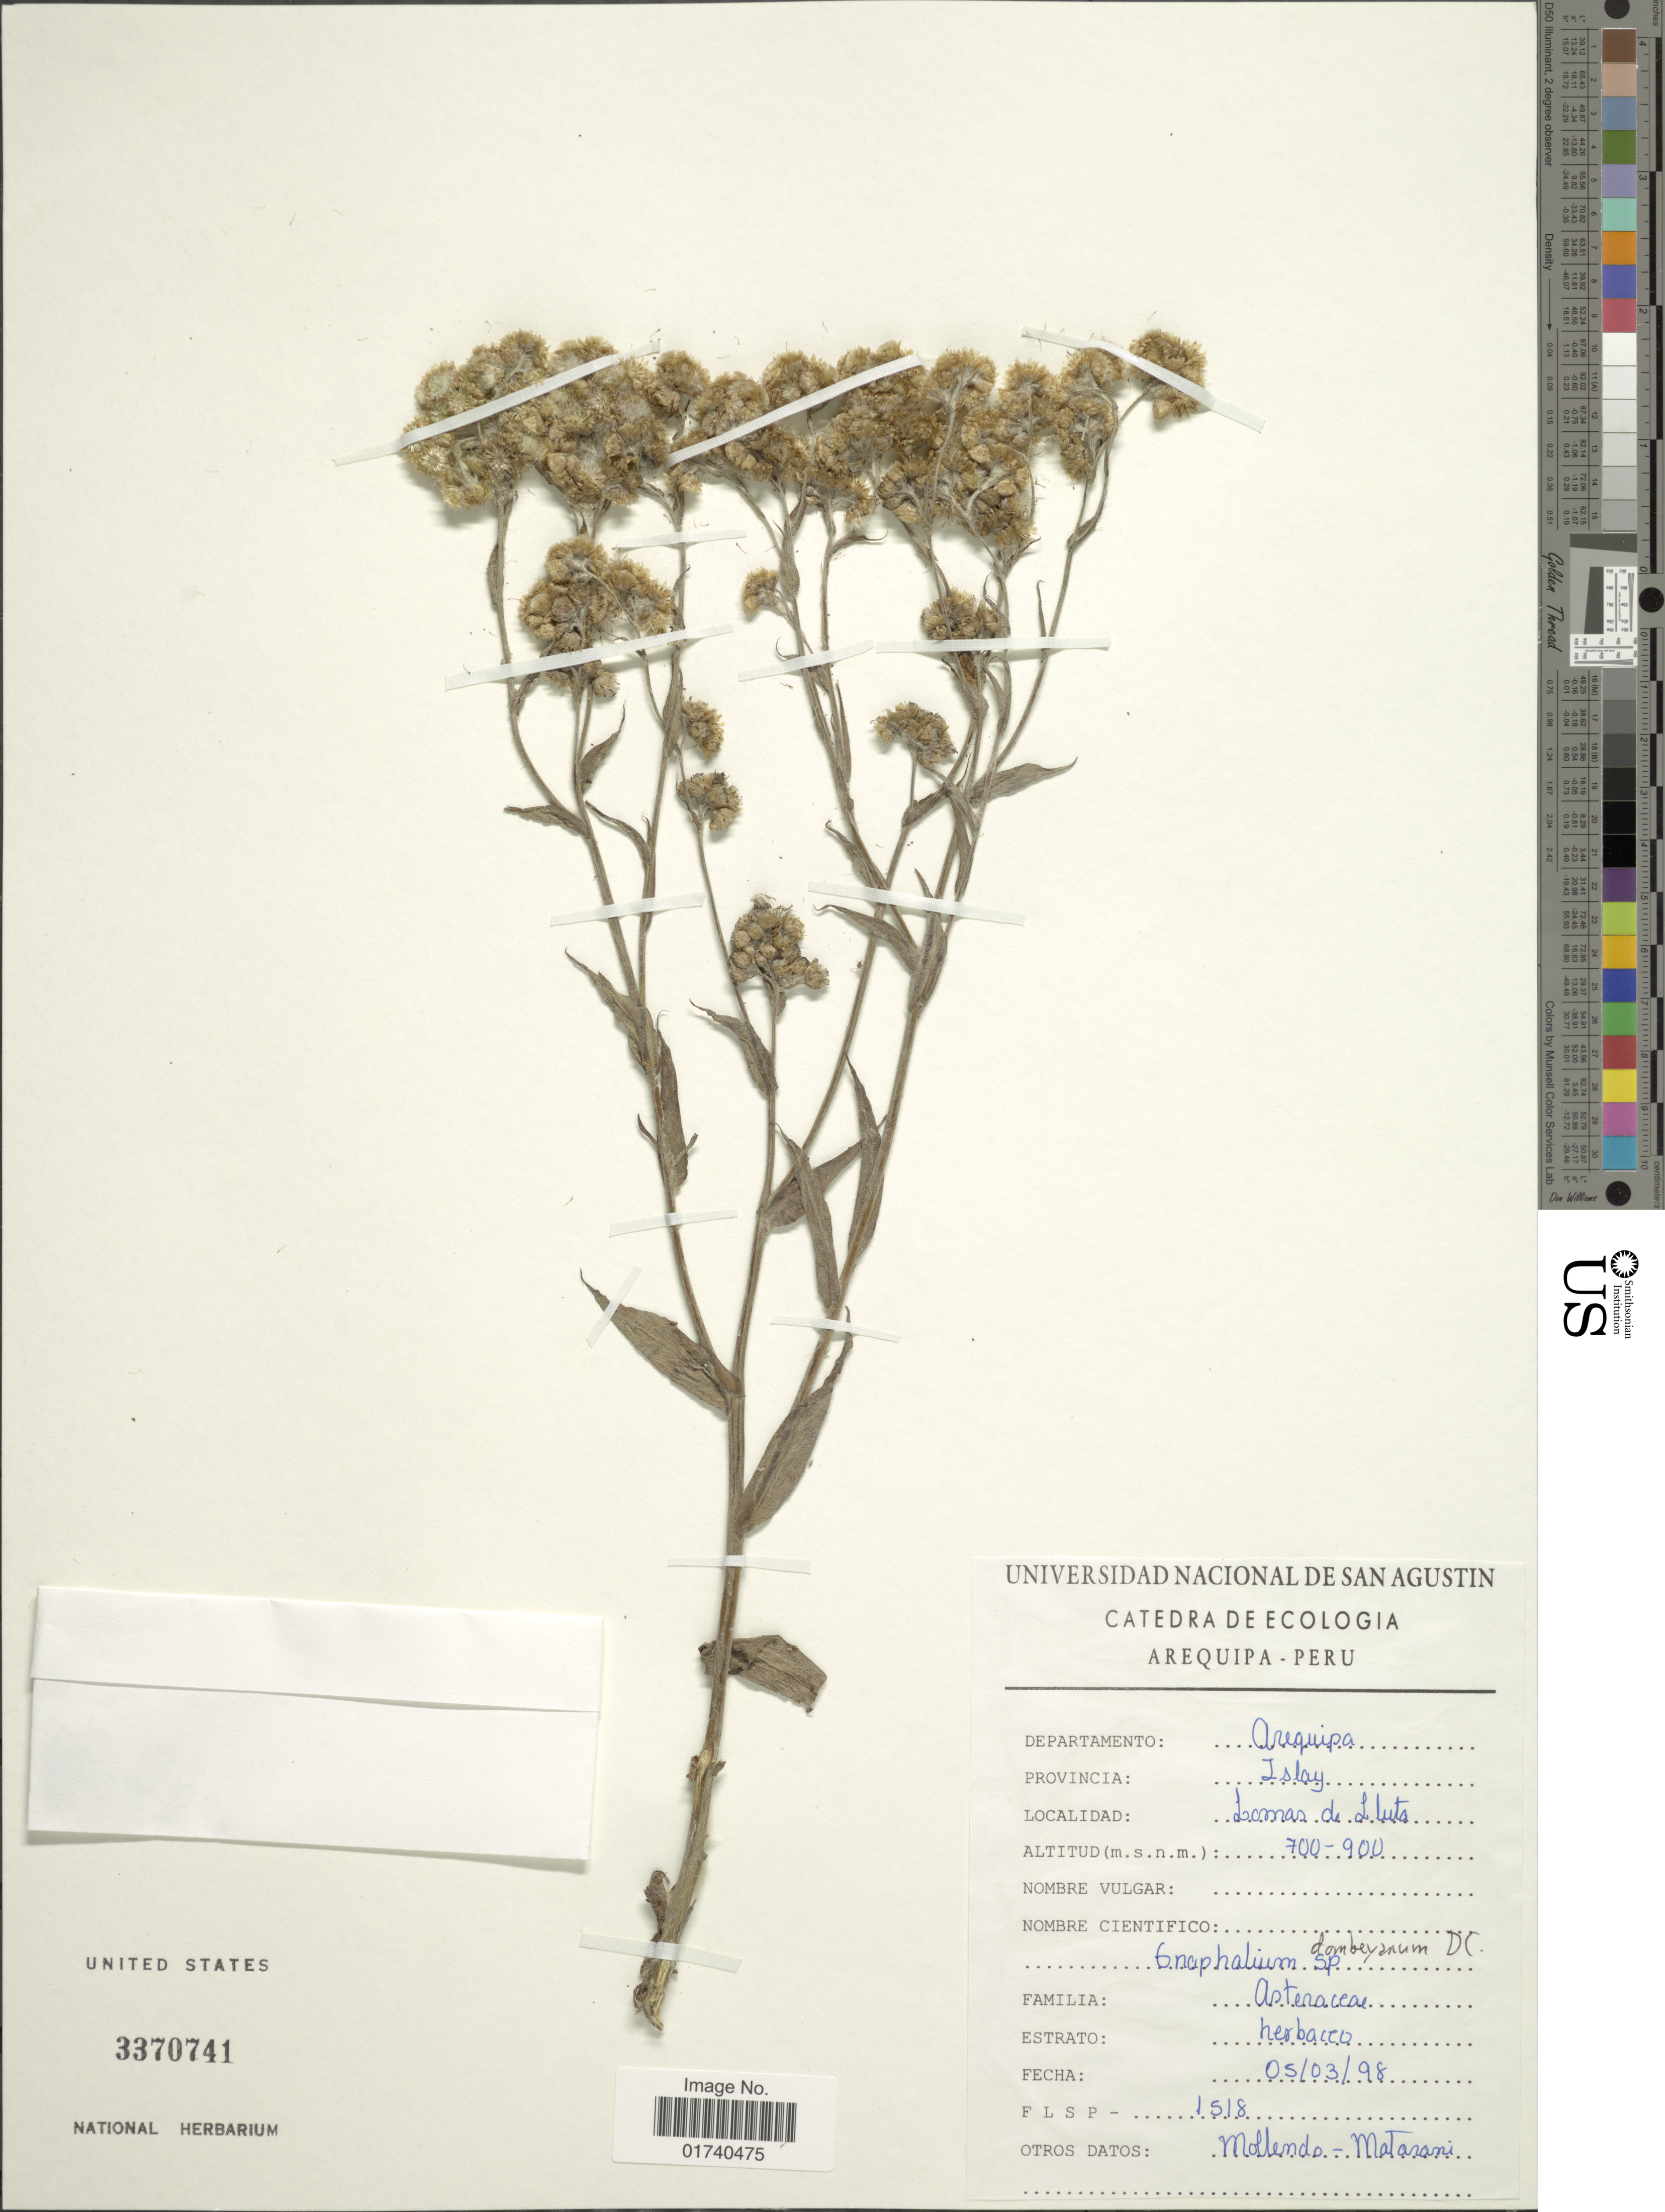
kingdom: Plantae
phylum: Tracheophyta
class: Magnoliopsida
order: Asterales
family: Asteraceae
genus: Pseudognaphalium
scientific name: Pseudognaphalium dombeyanum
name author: (DC.) Anderb.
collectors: -. Mollendo & Matarami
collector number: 1518*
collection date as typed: Transcribed d/m/y: 5/3/98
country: Peru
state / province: Arequipa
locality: Islay Lomsa de la luta.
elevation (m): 700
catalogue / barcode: US 3370741